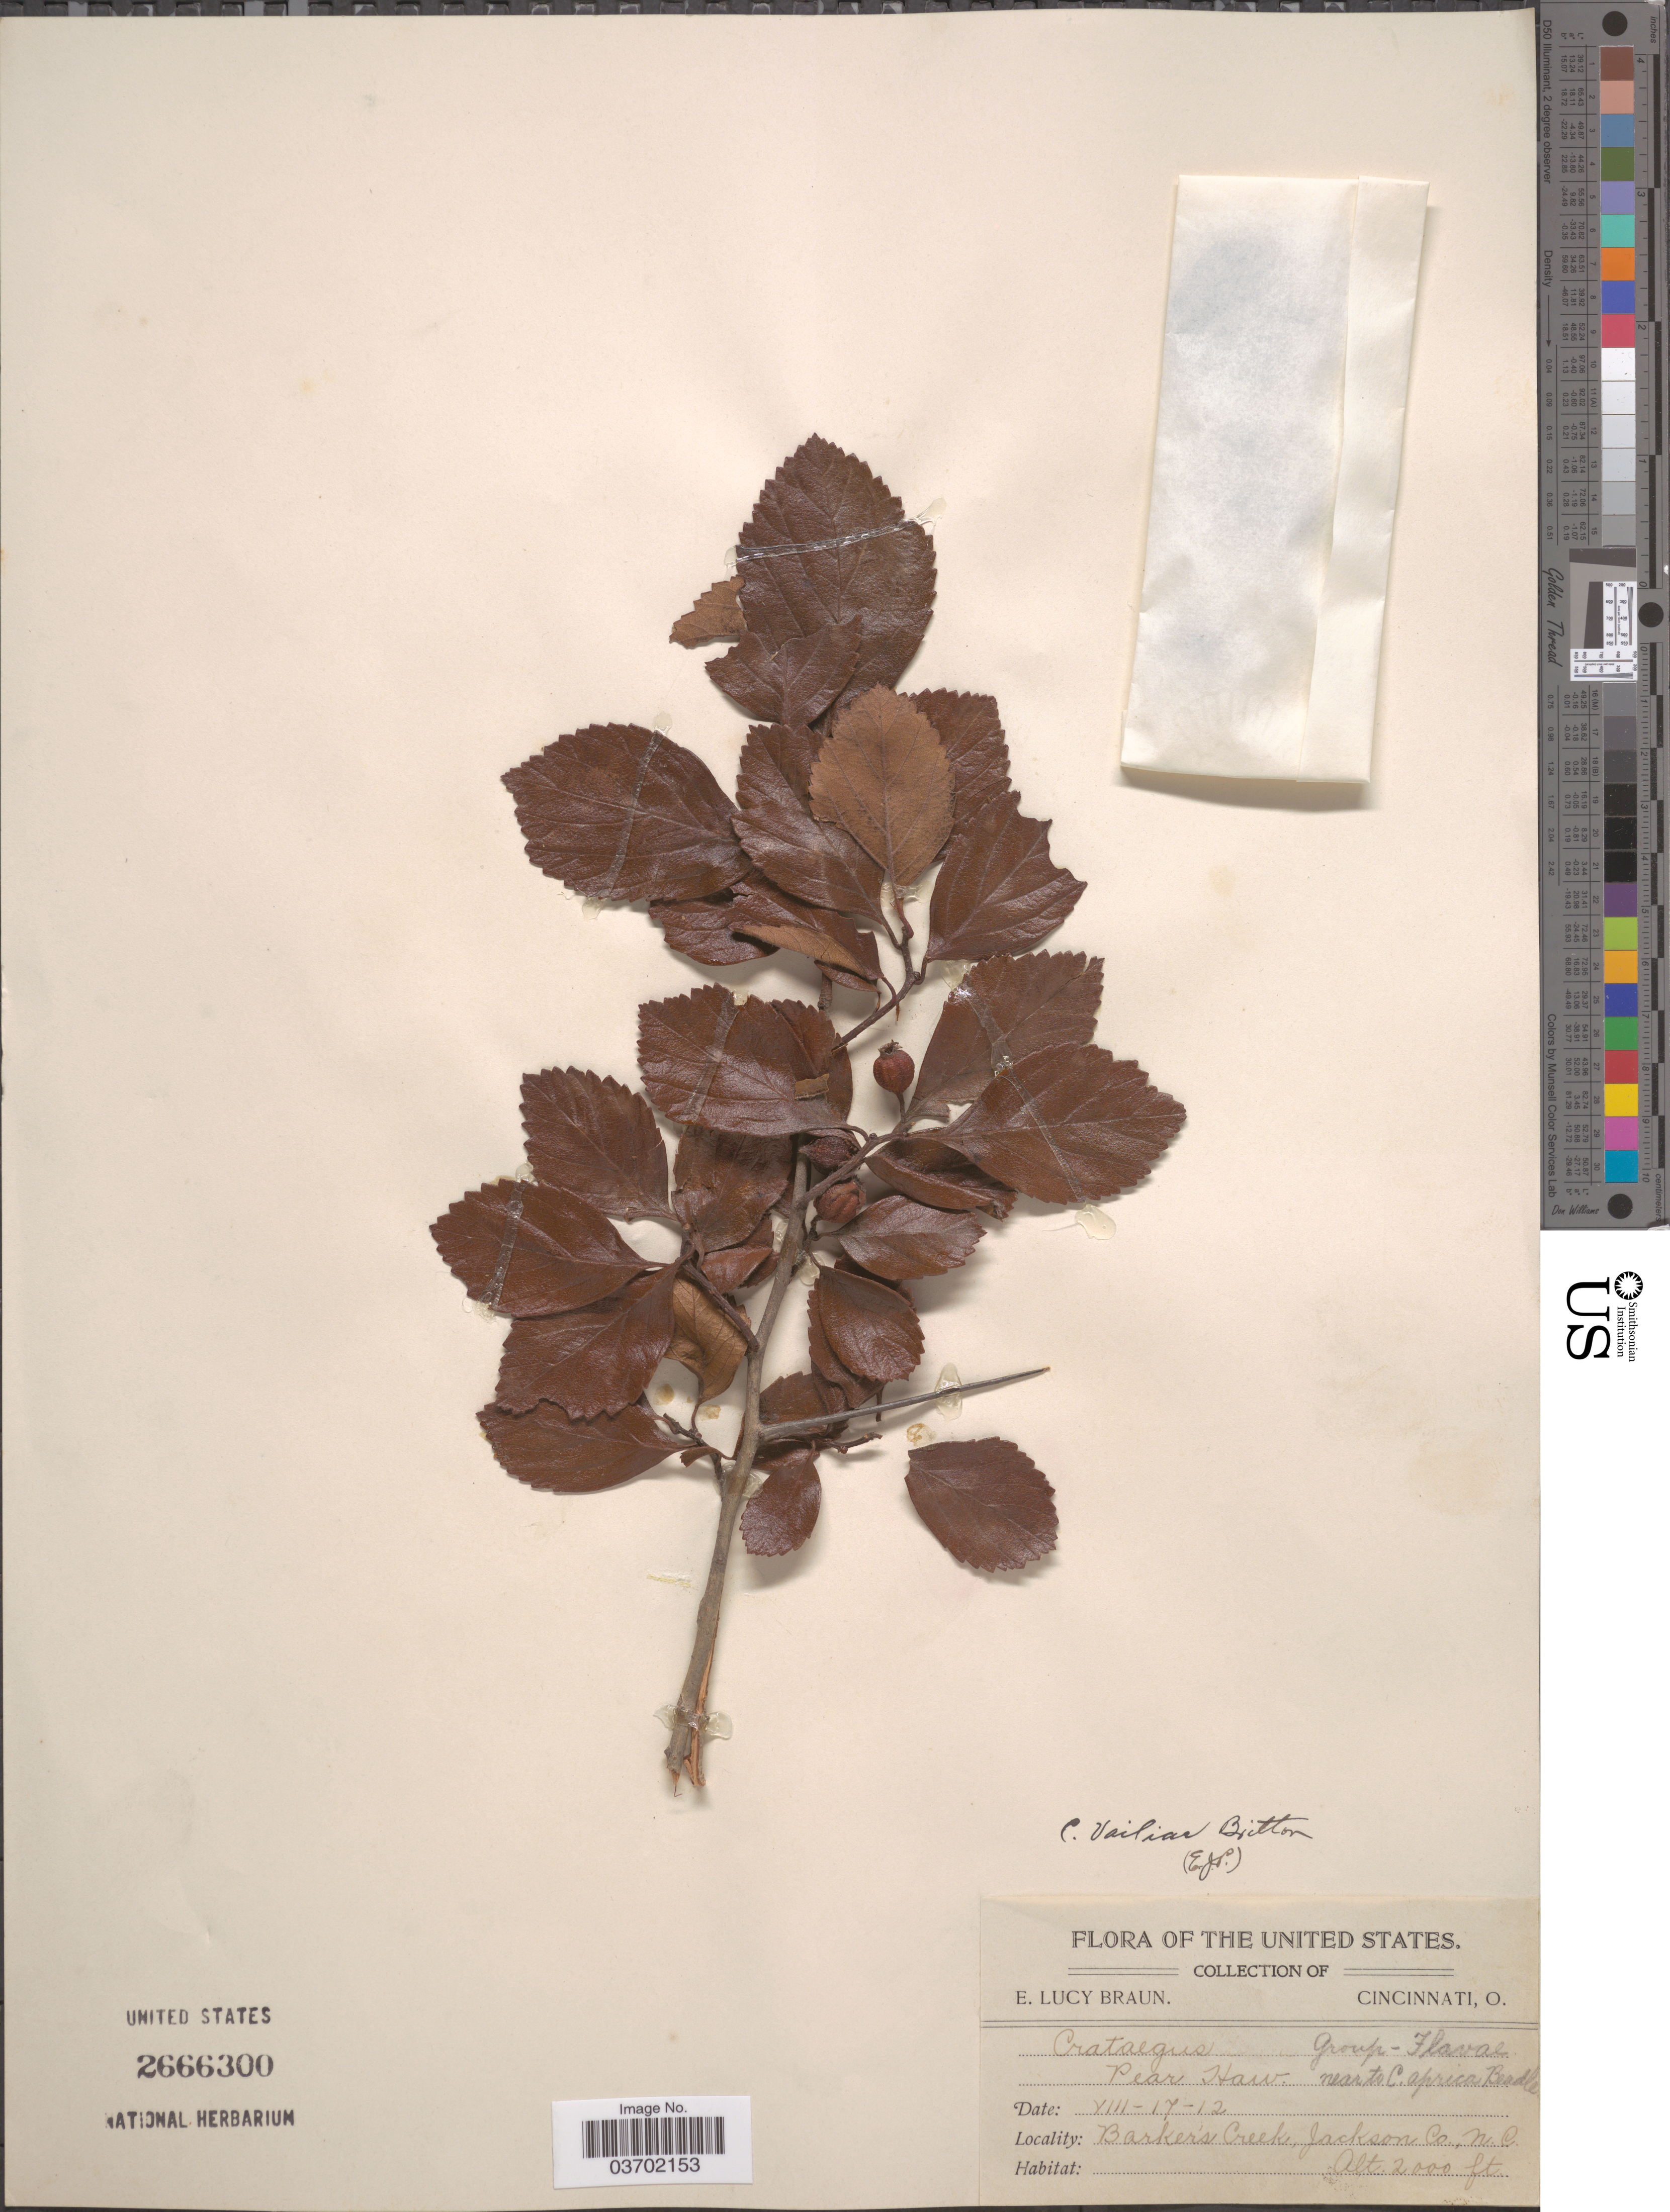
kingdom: Plantae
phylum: Tracheophyta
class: Magnoliopsida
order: Rosales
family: Rosaceae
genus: Crataegus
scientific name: Crataegus x vailiae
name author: Britton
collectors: E. L. Braun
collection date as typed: Transcribed d/m/y: 17/8/12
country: United States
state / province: North Carolina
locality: Barker's Creek, Jackson Co.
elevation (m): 610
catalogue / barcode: US 2666300